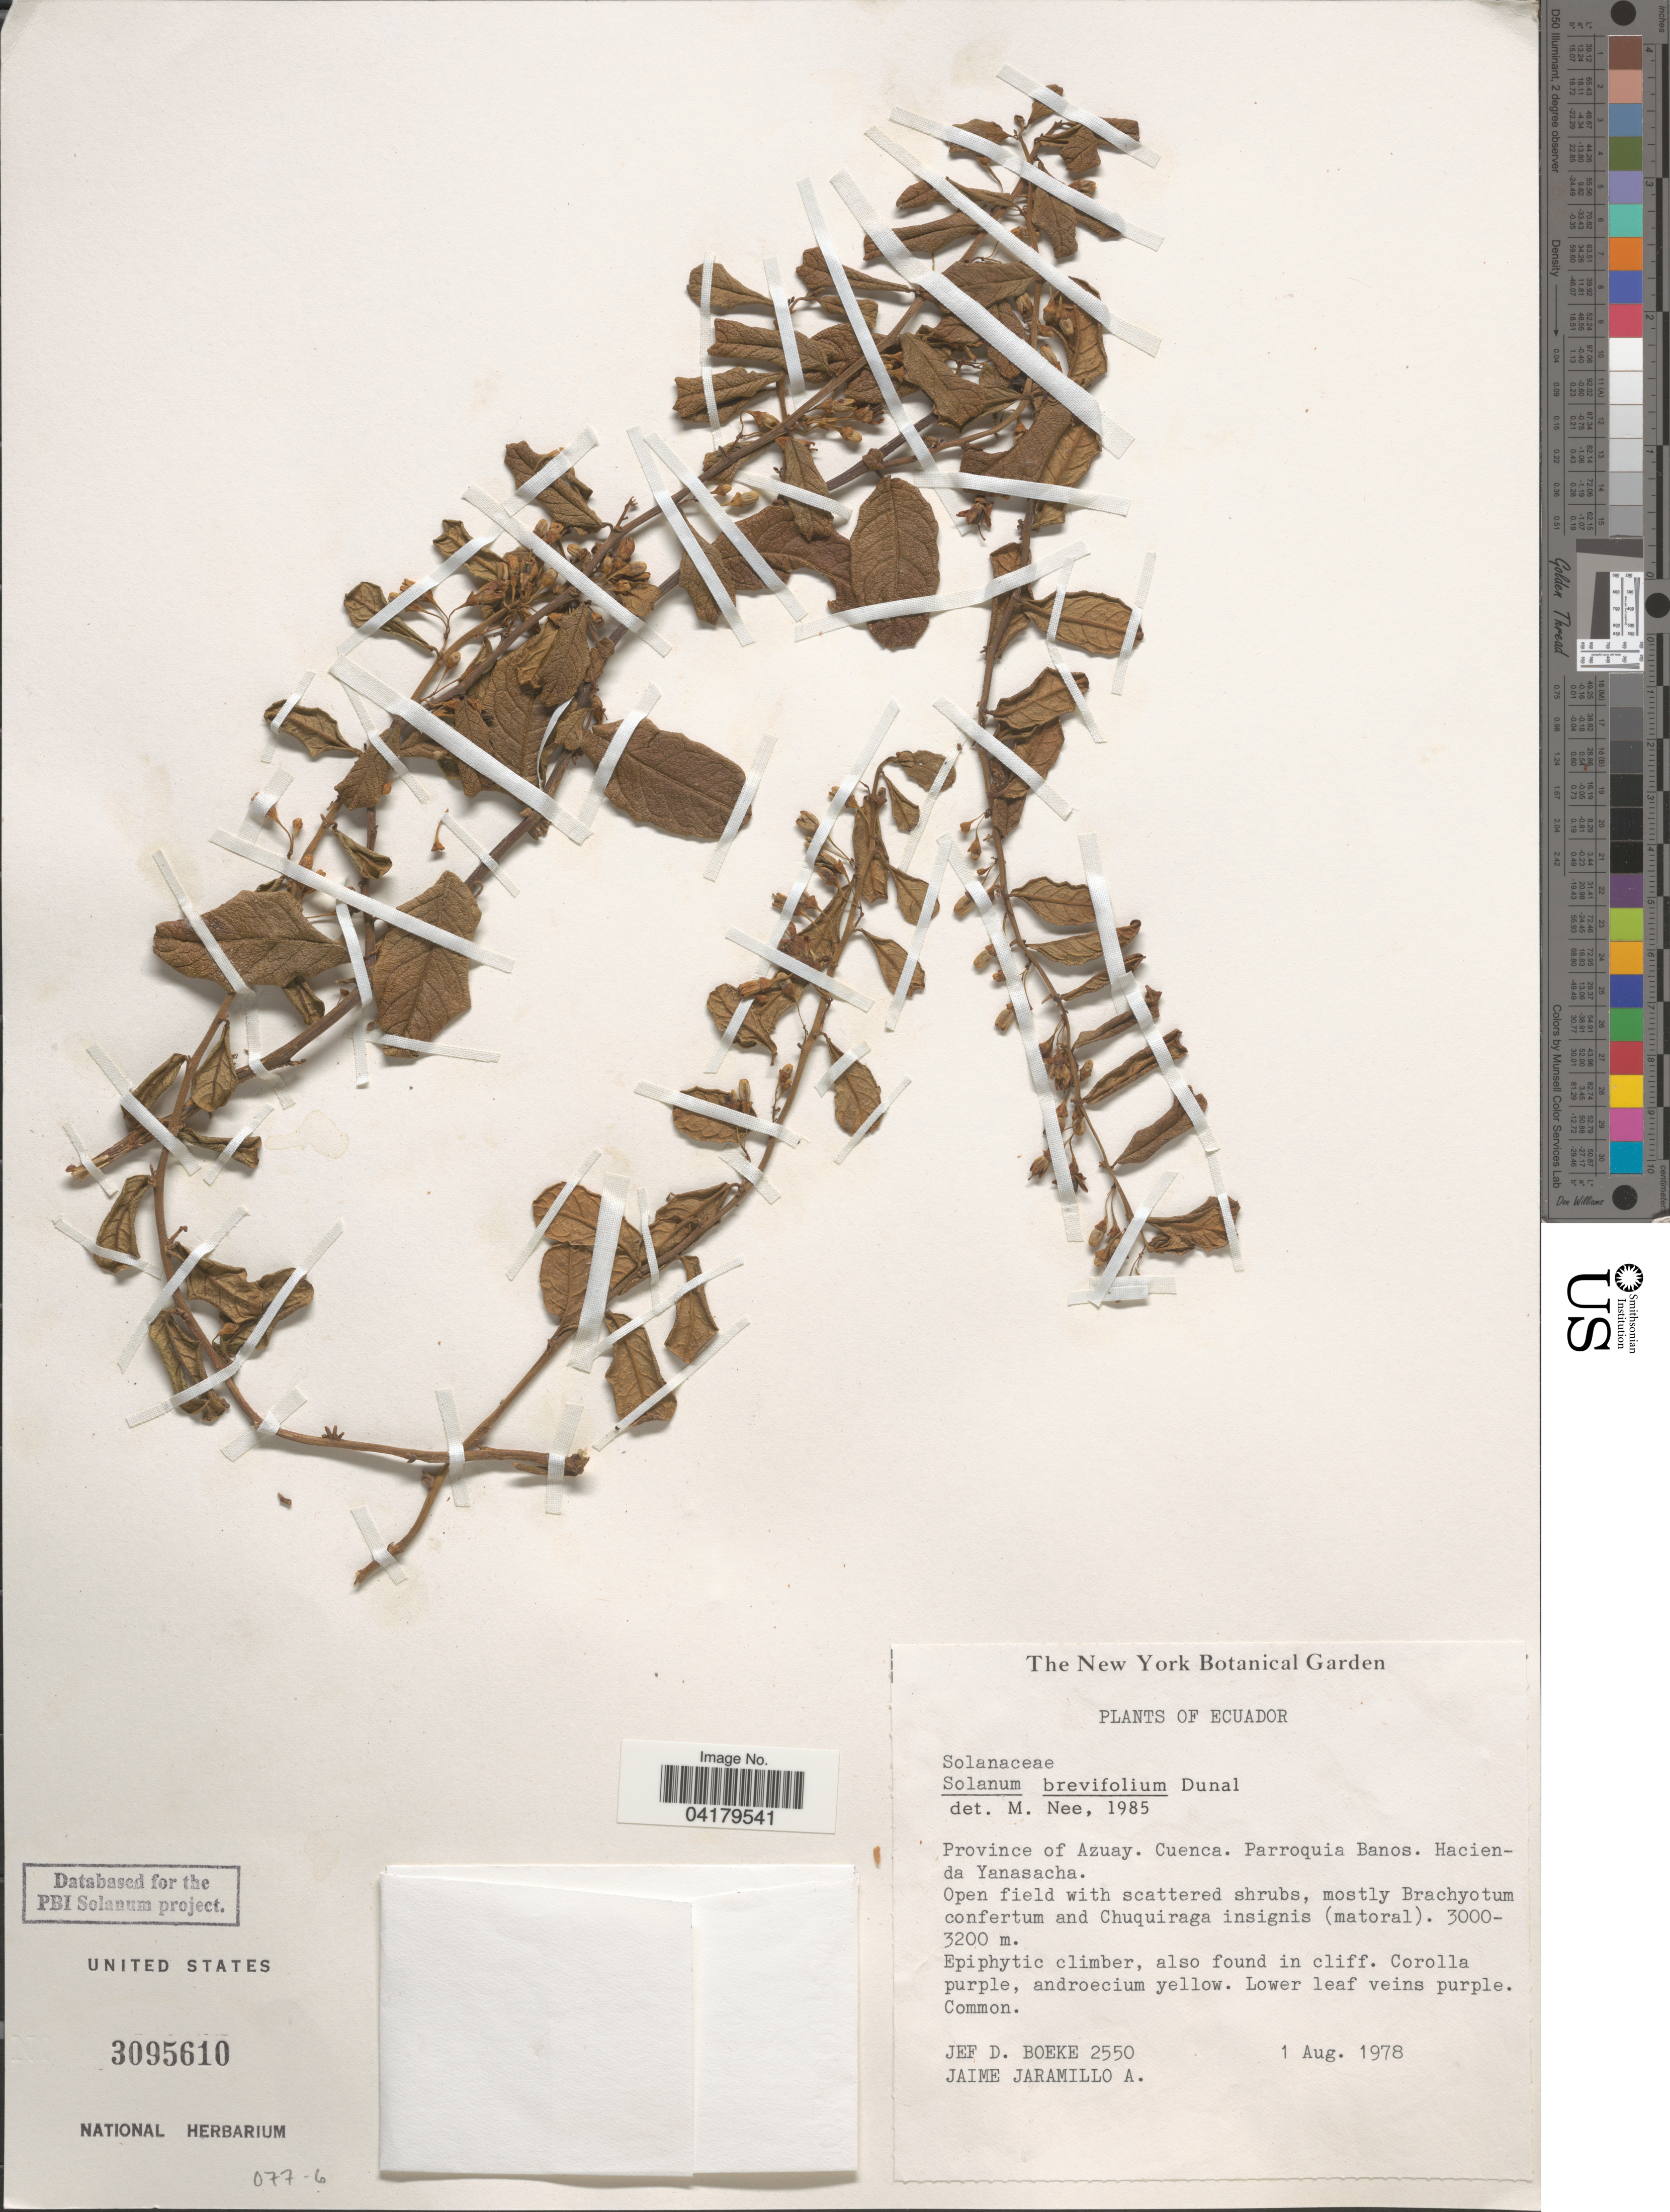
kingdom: Plantae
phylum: Tracheophyta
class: Magnoliopsida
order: Solanales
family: Solanaceae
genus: Solanum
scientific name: Solanum brevifolium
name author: Dunal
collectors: J. Boeke & J. L. Jaramillo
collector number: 2550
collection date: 1978-08-01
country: Ecuador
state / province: Azuay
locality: Cuenca. Parroquia Banos. Hacienda Yanasacha.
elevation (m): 3000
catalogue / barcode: US 3095610